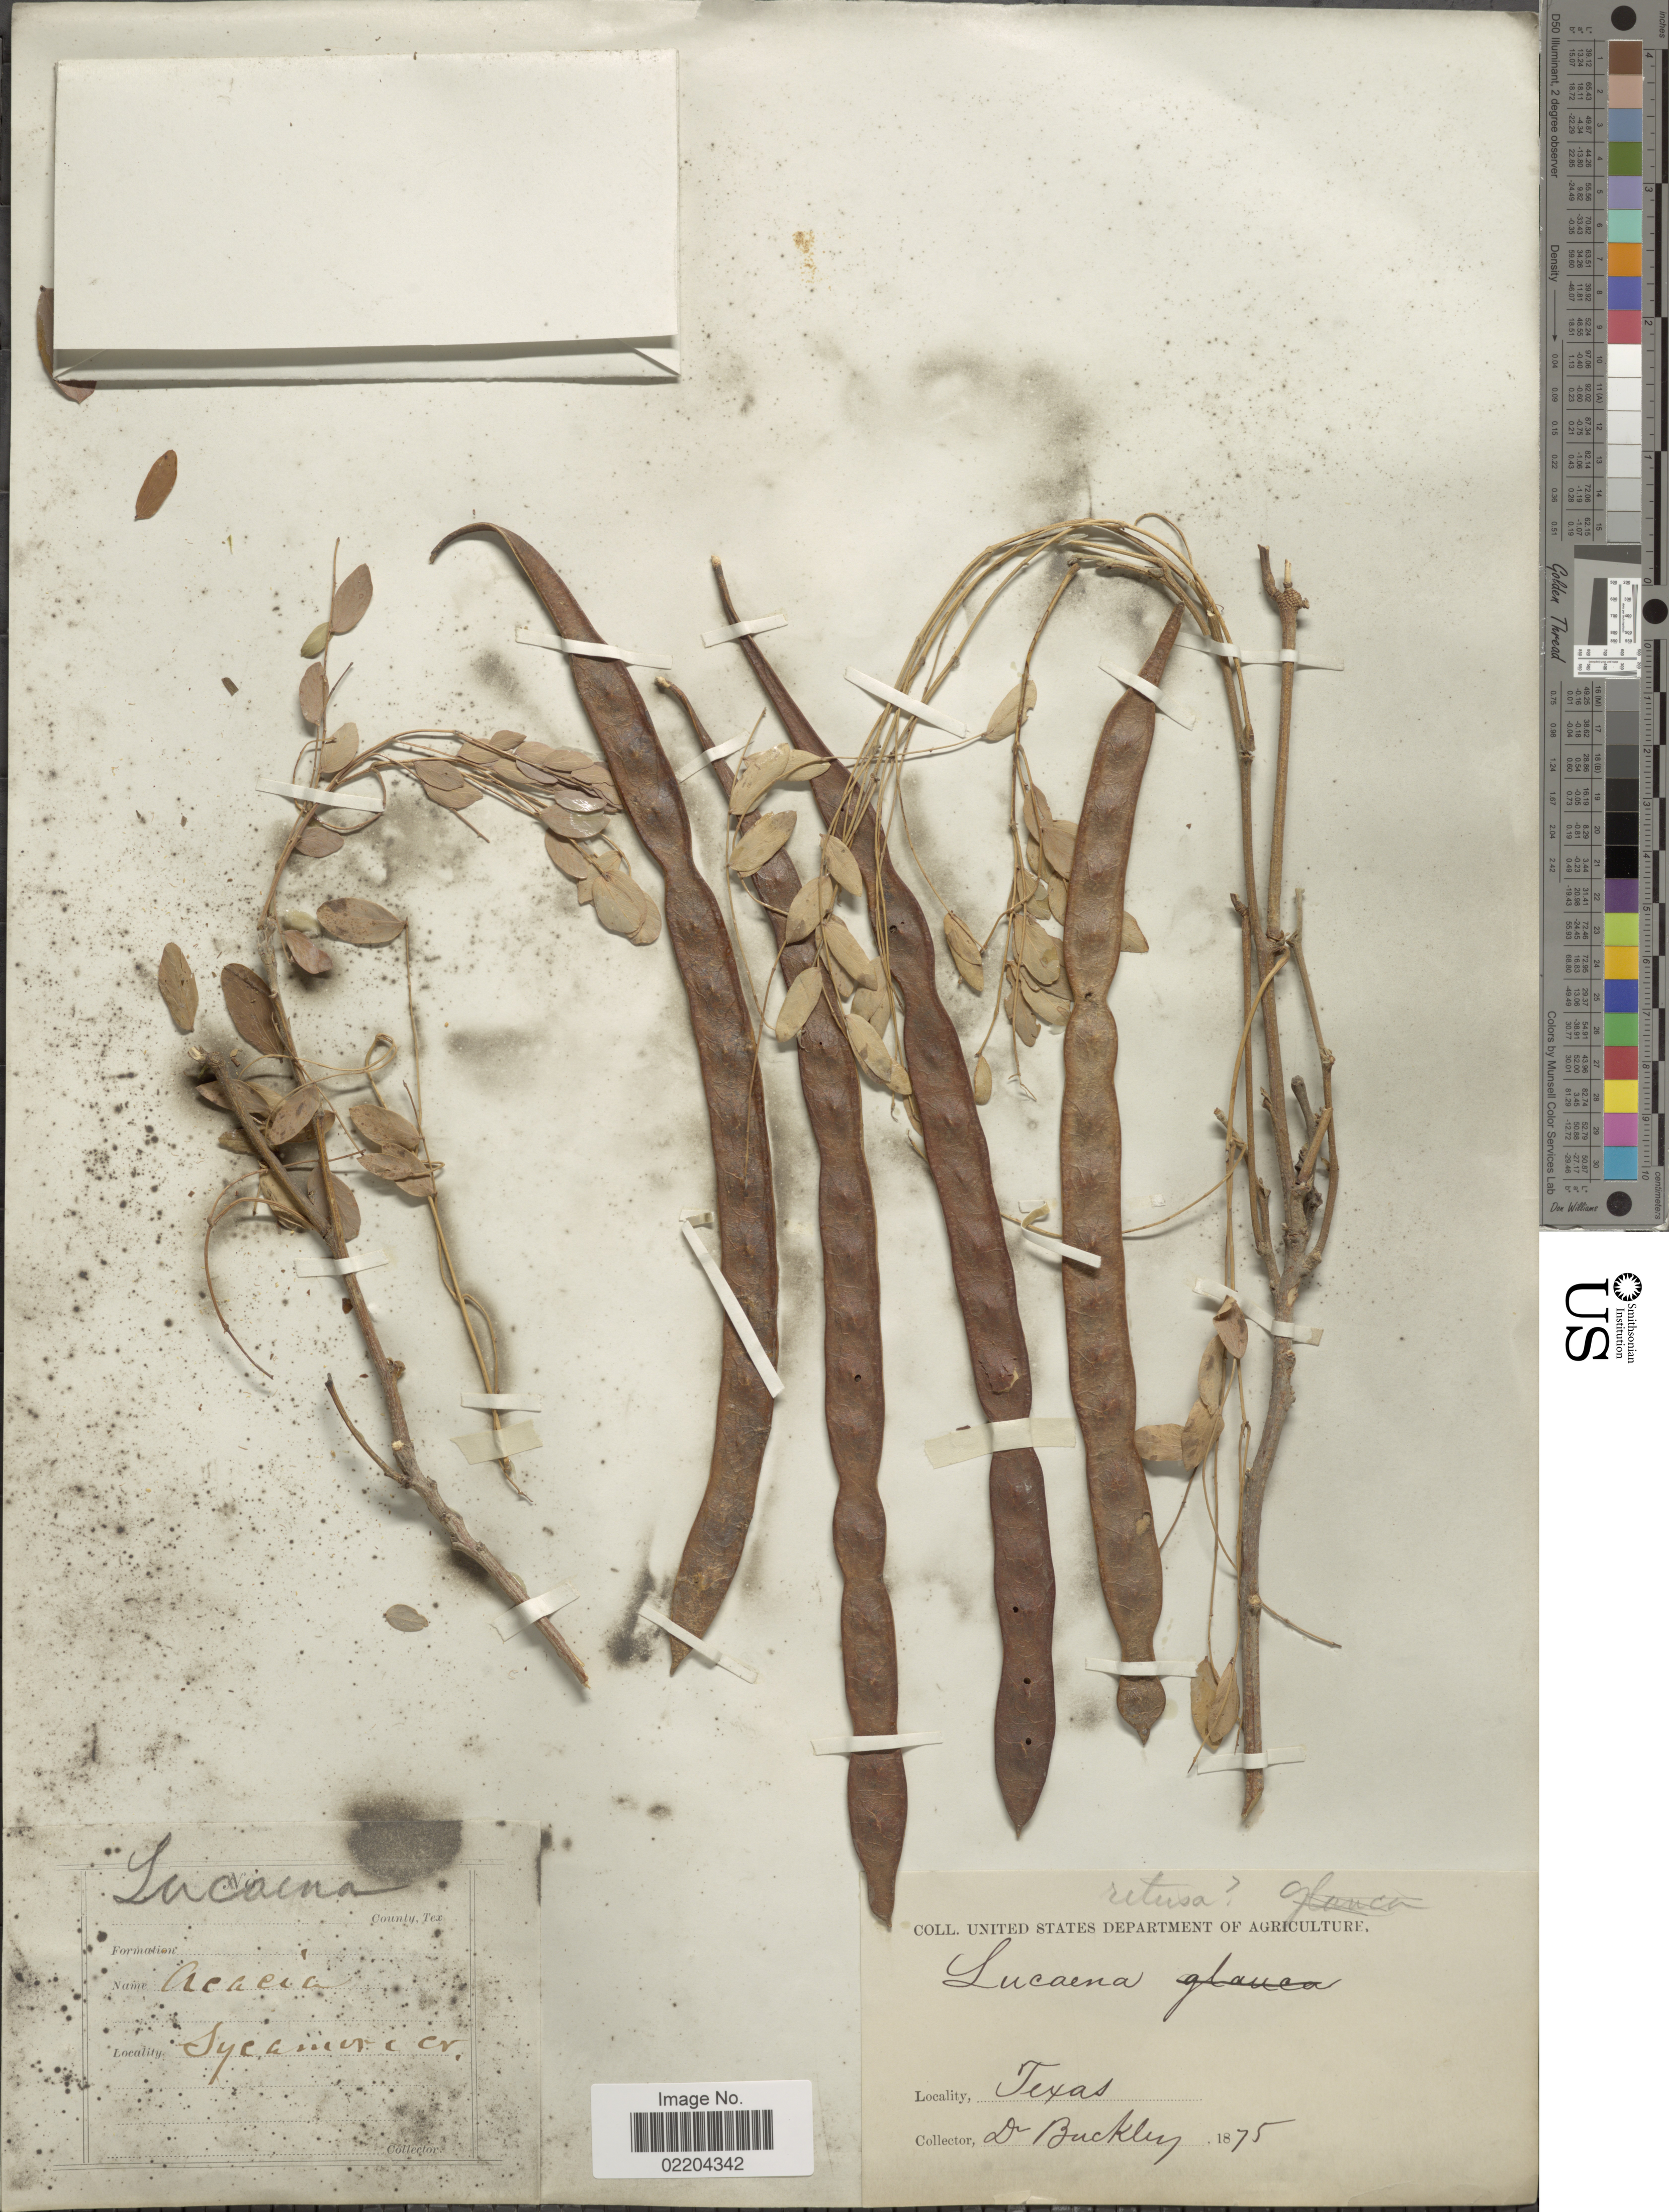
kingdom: Plantae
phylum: Tracheophyta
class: Magnoliopsida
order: Fabales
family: Fabaceae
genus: Leucaena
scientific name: Leucaena retusa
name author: Benth. in A. Gray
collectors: -- Buckley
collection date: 1875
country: United States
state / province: Texas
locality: Texas.